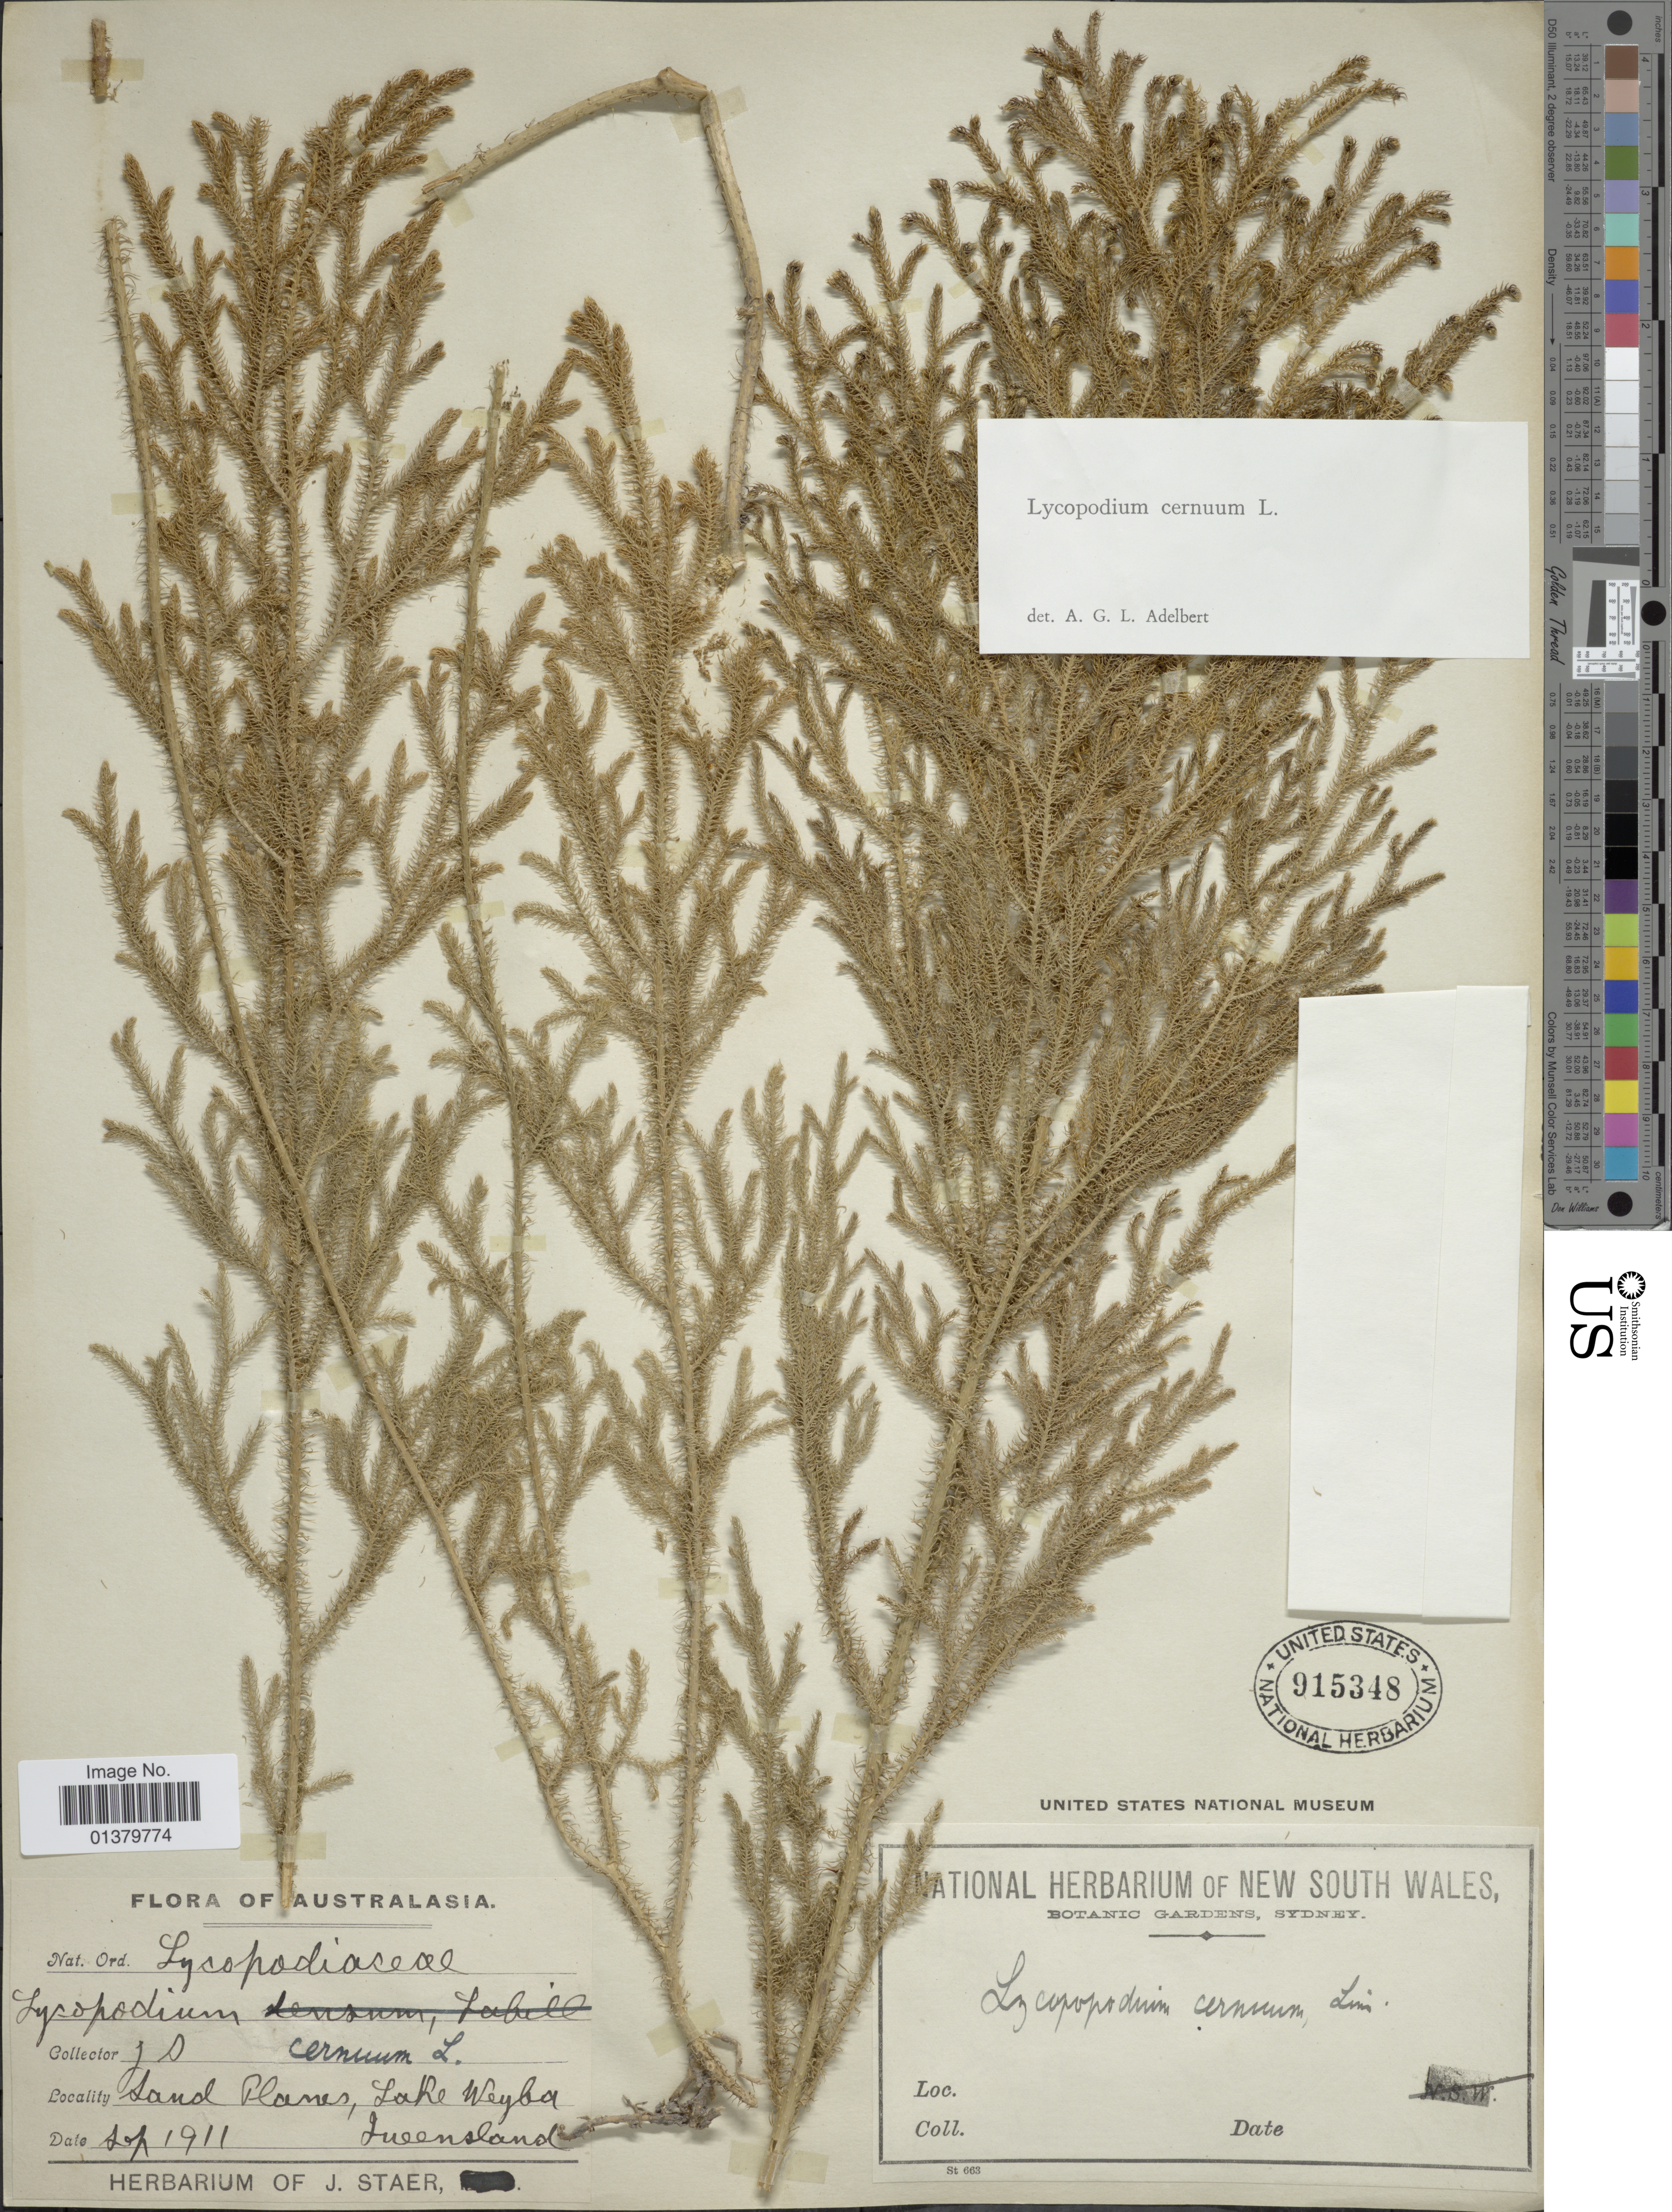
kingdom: Plantae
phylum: Tracheophyta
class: Lycopodiopsida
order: Lycopodiales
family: Lycopodiaceae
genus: Palhinhaea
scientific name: Palhinhaea cernua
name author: (L.) Vasc. & Franco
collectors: J. Staer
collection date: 1911-09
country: Australia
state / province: Queensland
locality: Sand planes, lake Weyba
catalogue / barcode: US 915348